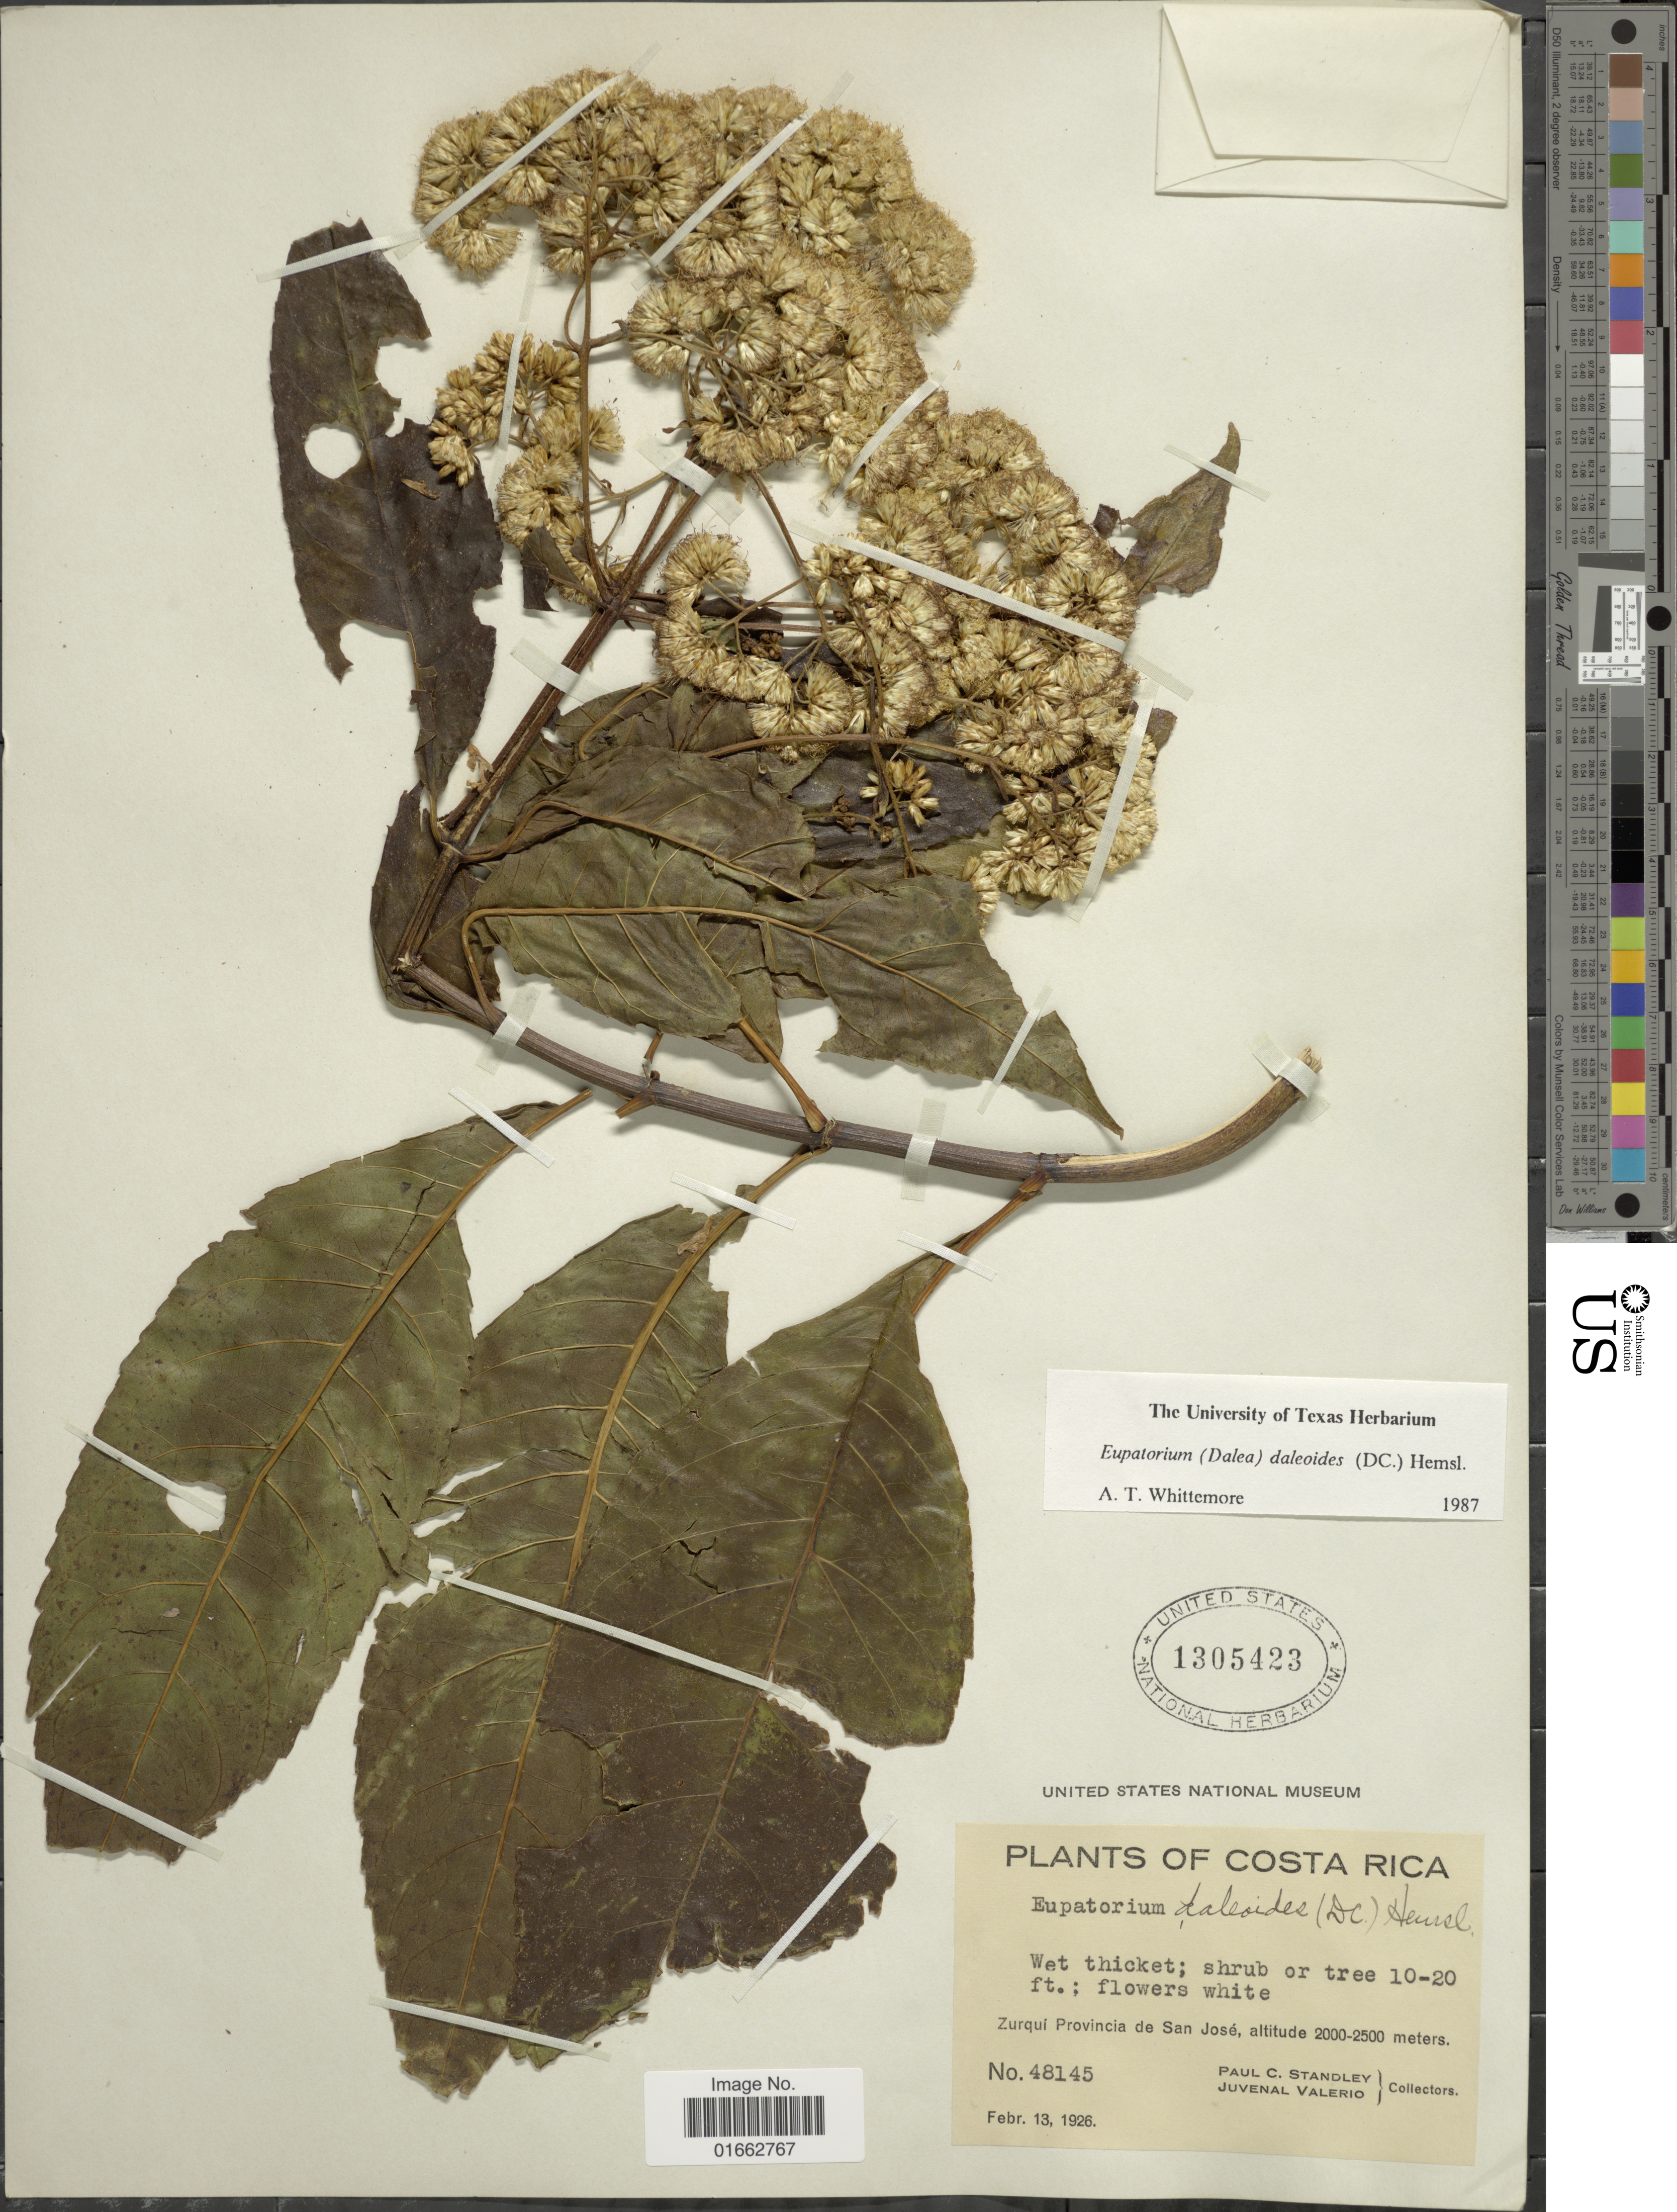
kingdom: Plantae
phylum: Tracheophyta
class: Magnoliopsida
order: Asterales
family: Asteraceae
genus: Critonia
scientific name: Critonia daleoides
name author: DC.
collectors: P. C. Standley & J. Valerio R.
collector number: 48145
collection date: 1926-02-13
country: Costa Rica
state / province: San José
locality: Zurquí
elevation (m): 2000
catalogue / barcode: US 1305423